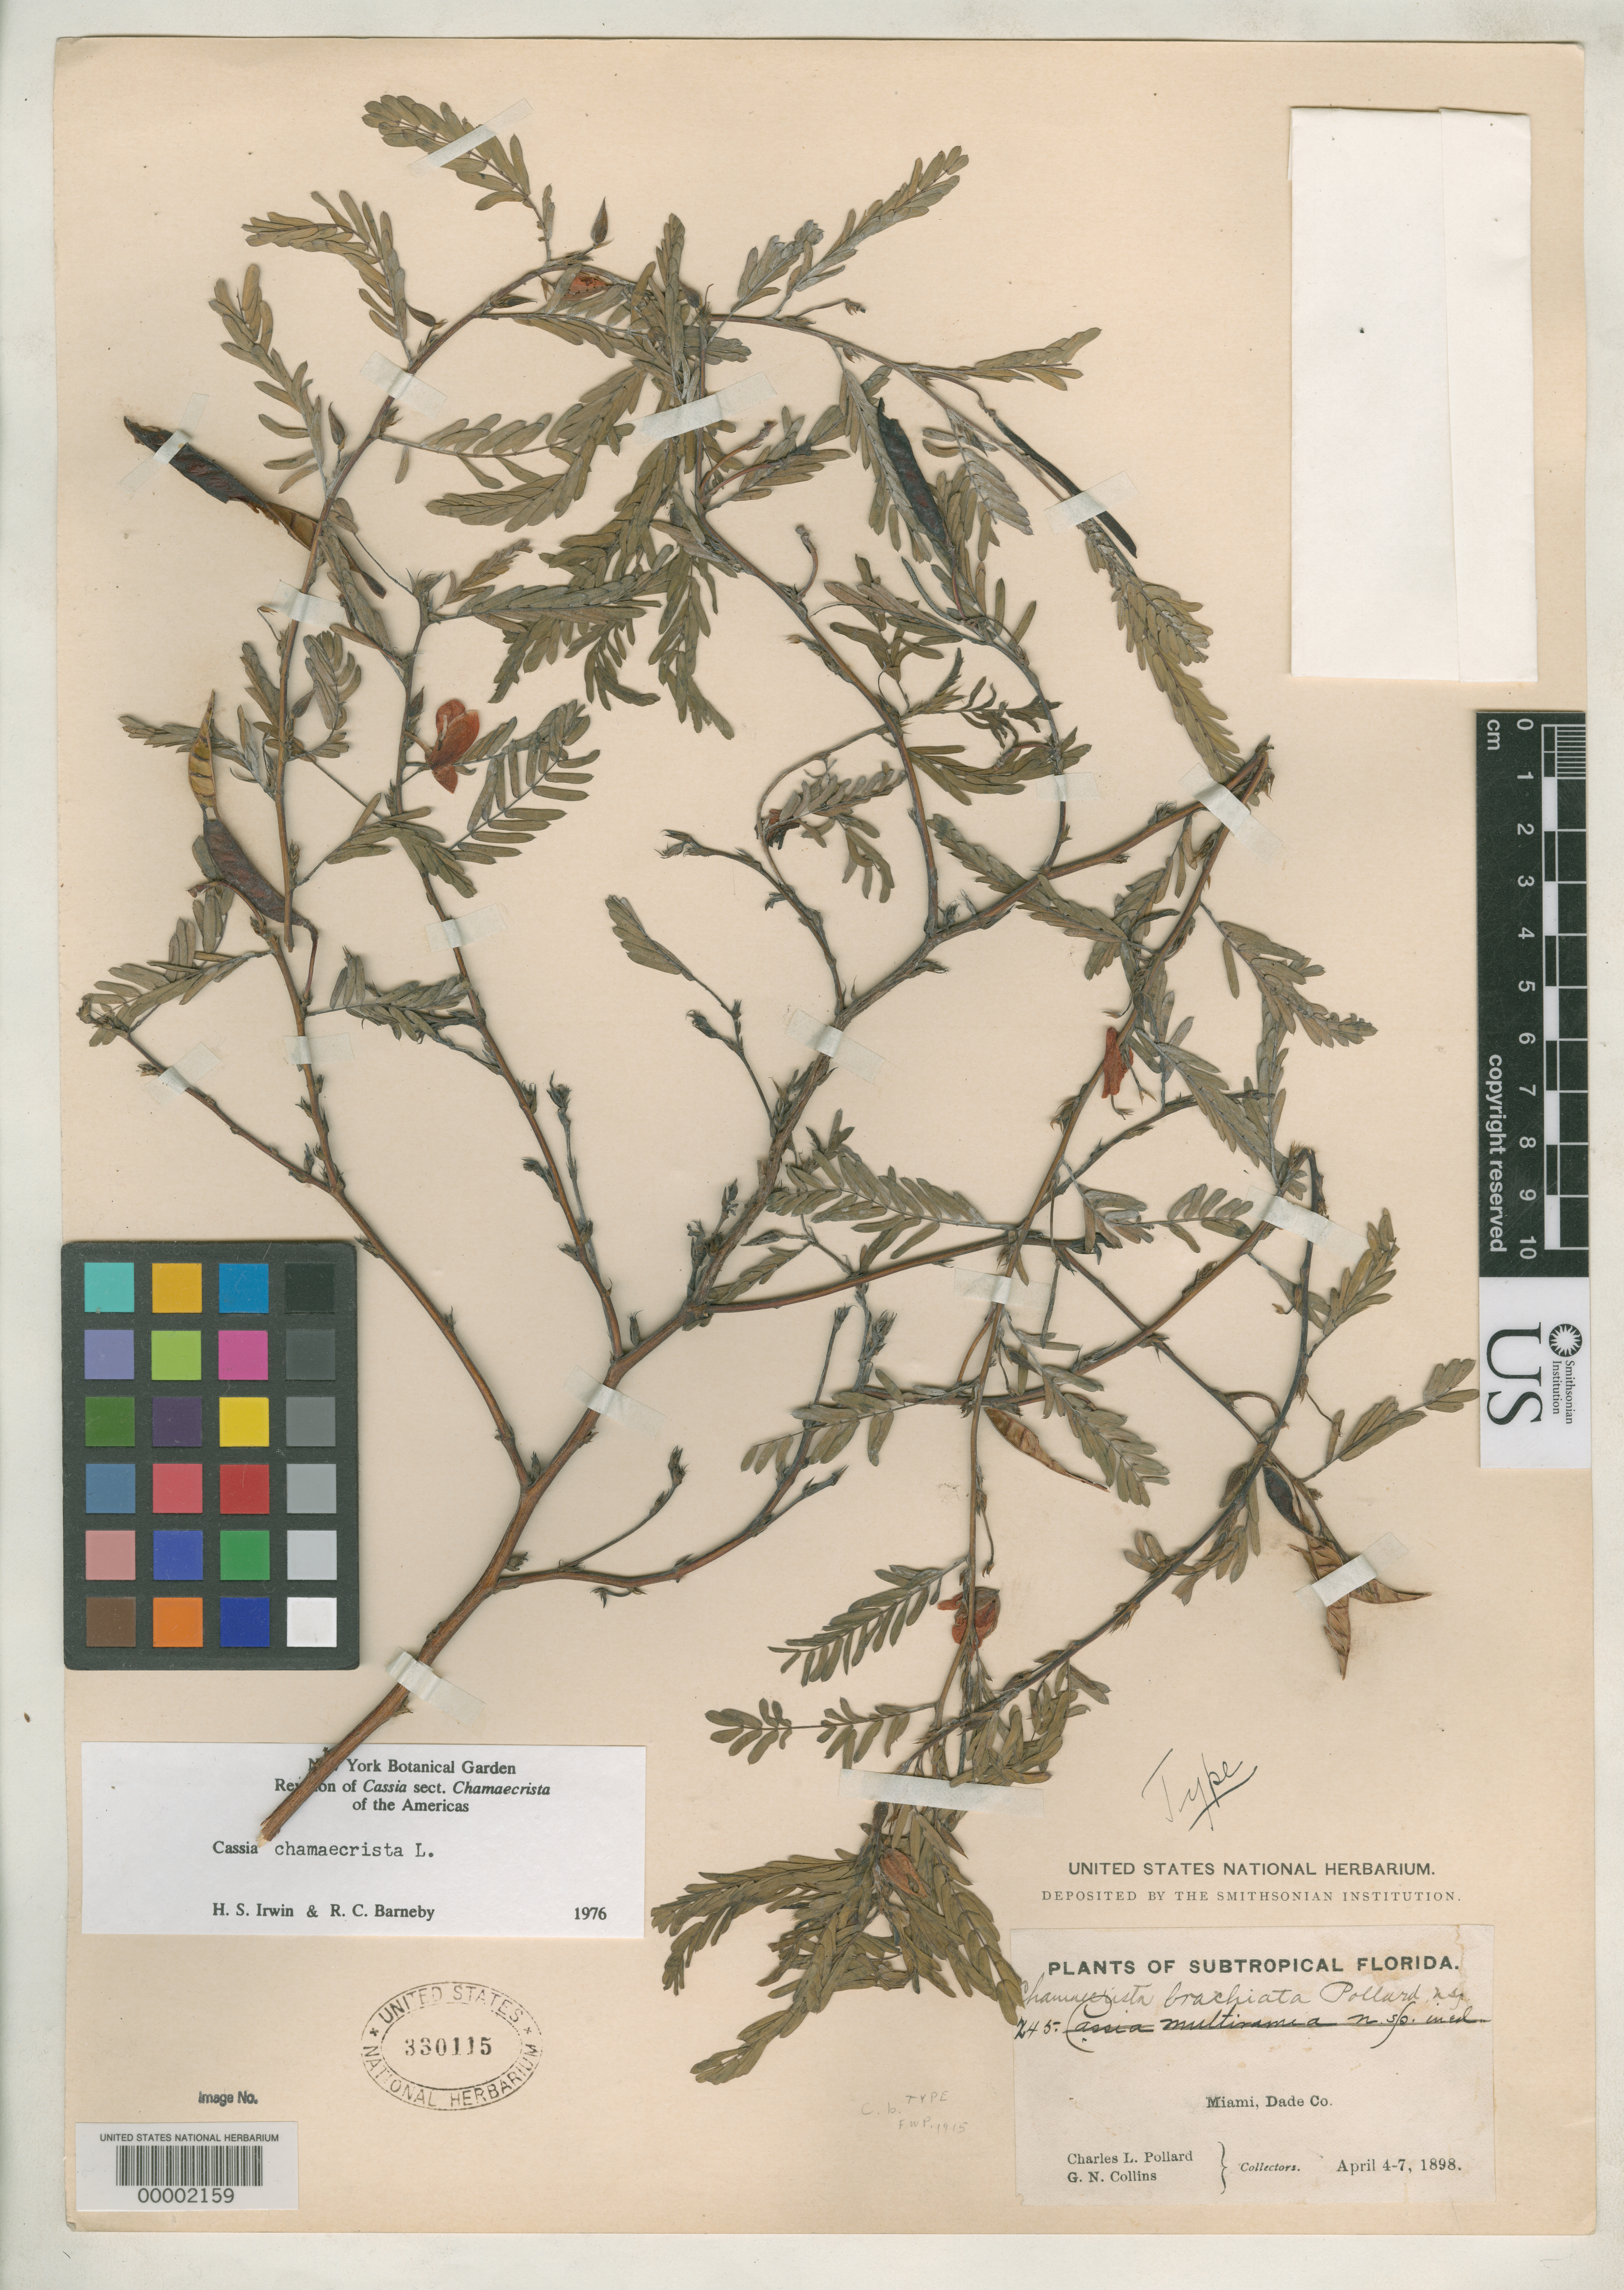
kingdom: Plantae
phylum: Tracheophyta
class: Magnoliopsida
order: Fabales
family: Fabaceae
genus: Chamaecrista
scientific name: Chamaecrista brachiata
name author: Pollard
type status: Holotype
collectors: C. L. Pollard & G. Collins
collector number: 245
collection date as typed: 04 Apr 1898 to 07 Apr 1898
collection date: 1898-04-04/1898-04-07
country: United States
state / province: Florida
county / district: Dade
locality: Miami.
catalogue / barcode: US 330115